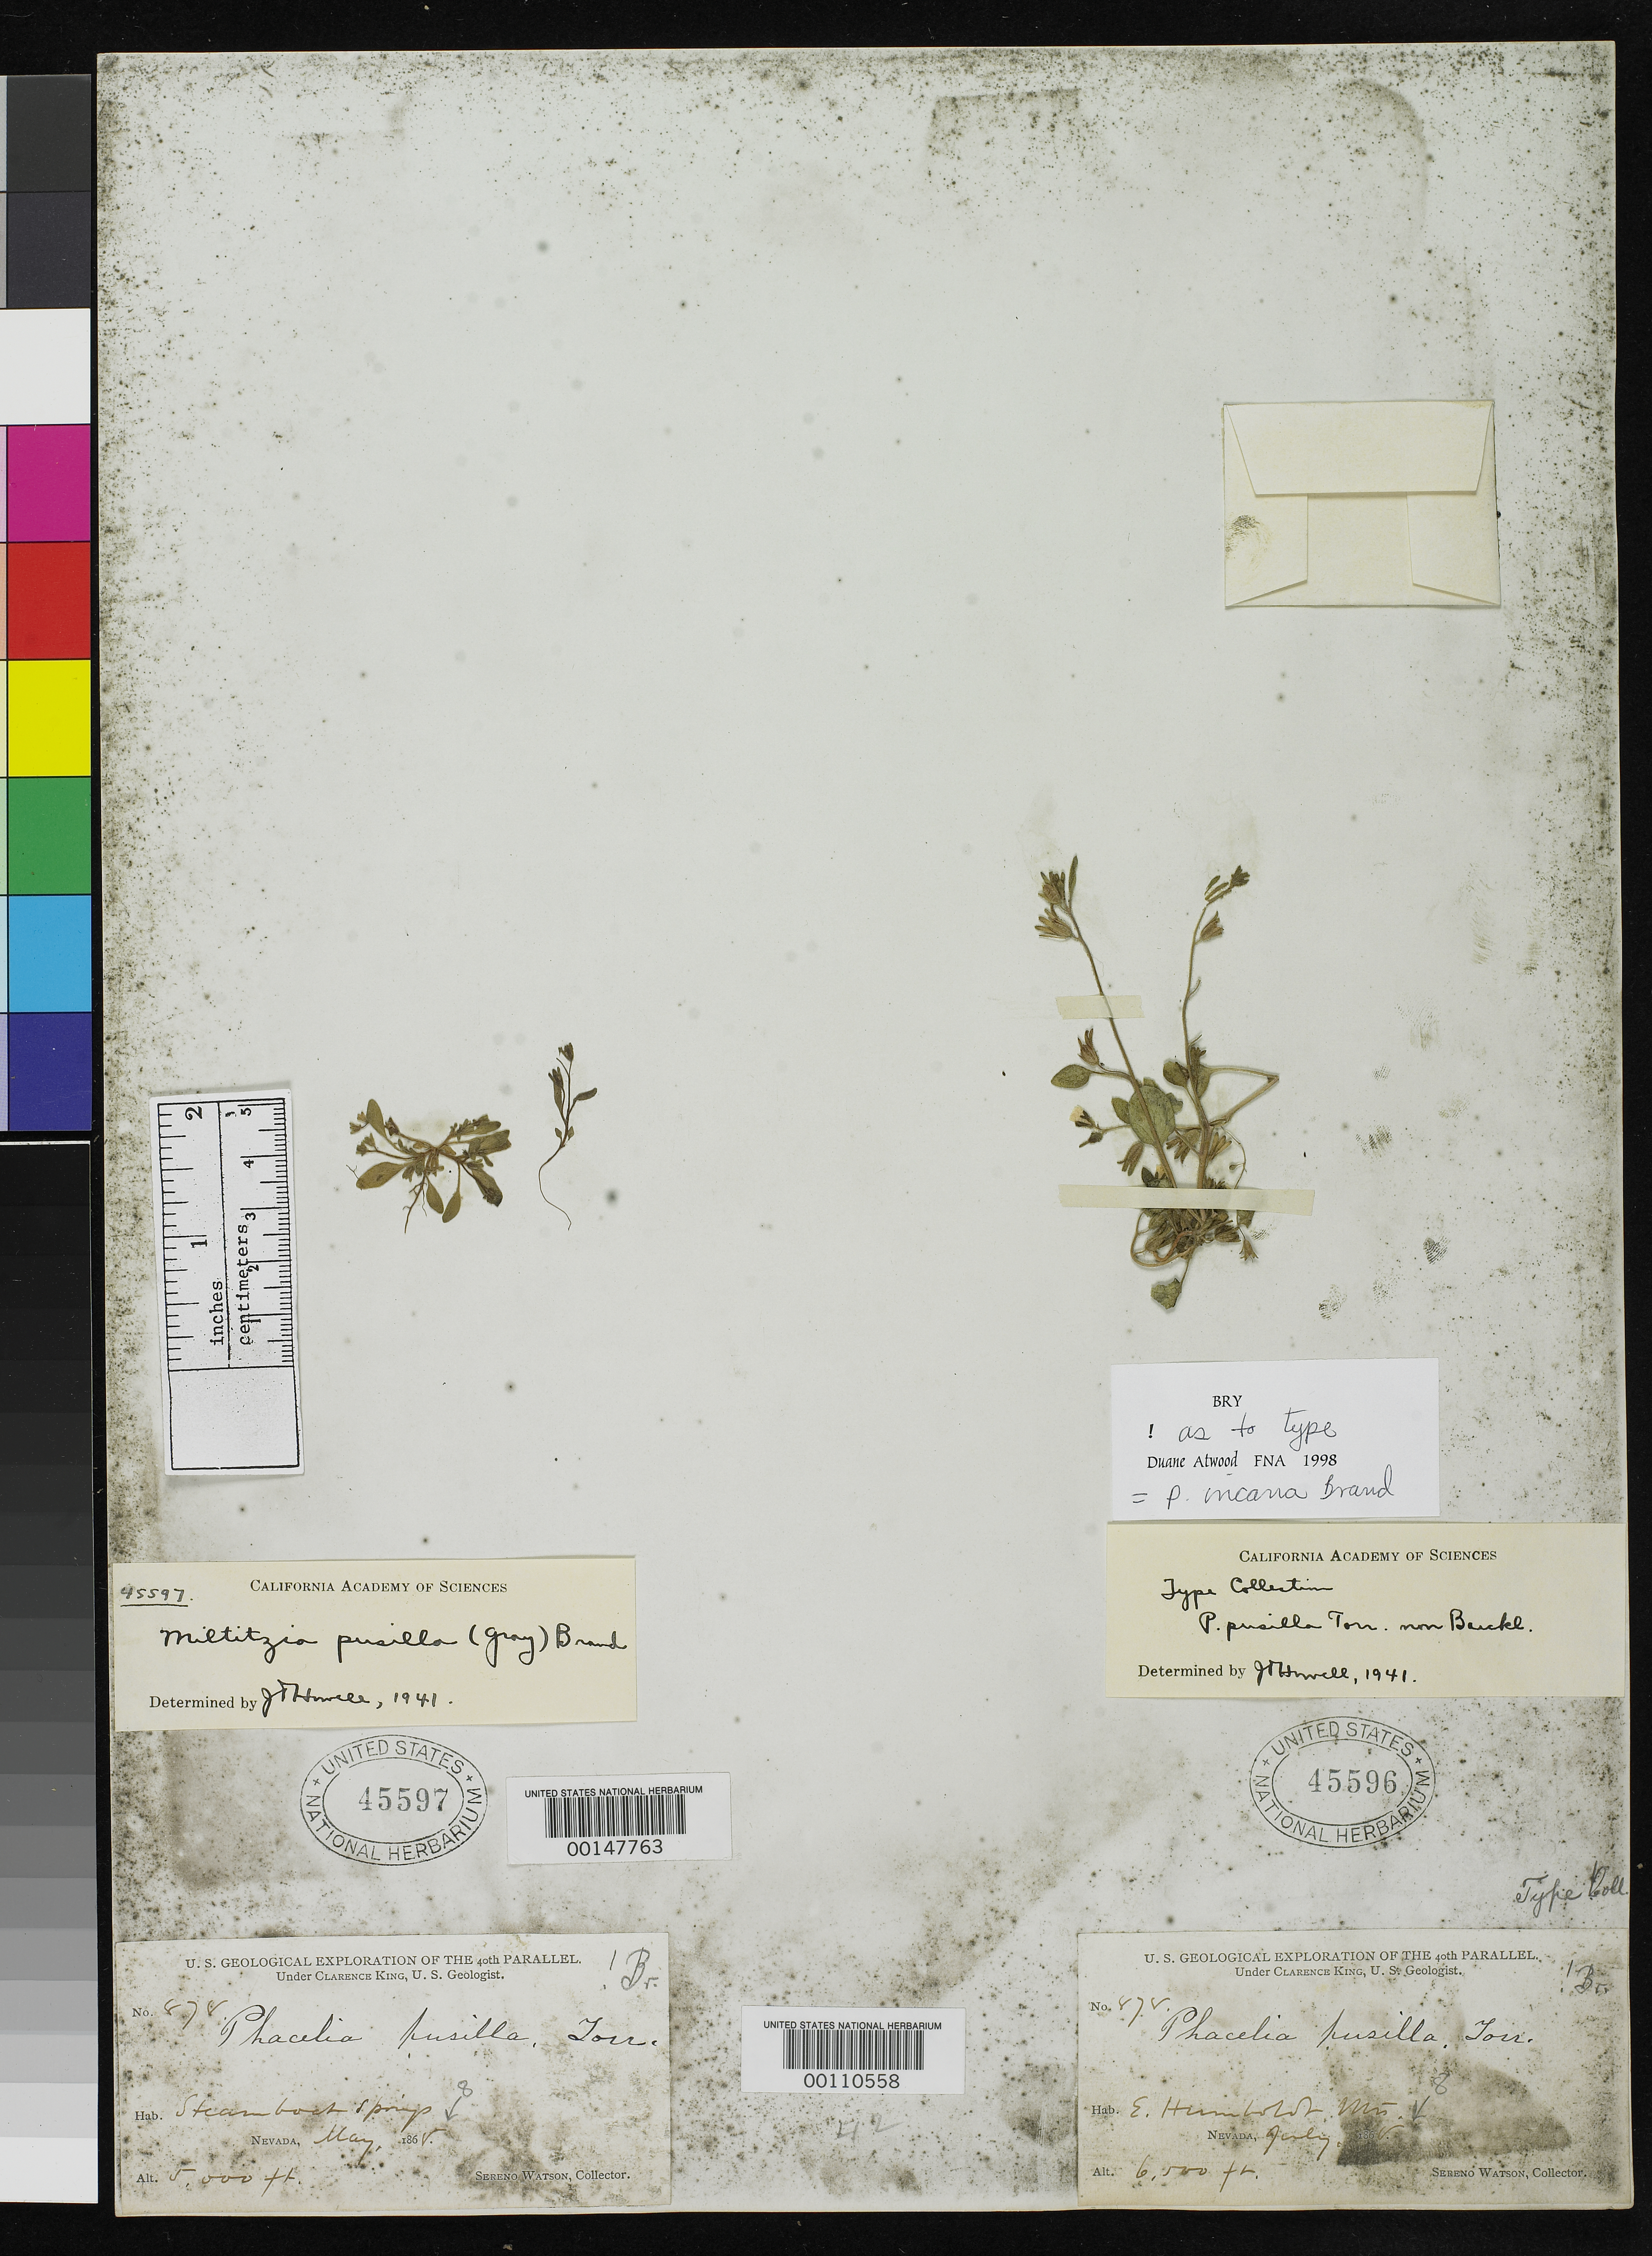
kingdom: Plantae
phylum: Tracheophyta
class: Magnoliopsida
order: Boraginales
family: Hydrophyllaceae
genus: Phacelia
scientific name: Phacelia pusilla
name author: Torr. ex S. Watson in C. King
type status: Isotype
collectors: S. Watson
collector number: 878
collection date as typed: May 1868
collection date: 1868-05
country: United States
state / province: Nevada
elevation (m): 1524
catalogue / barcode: US 45597